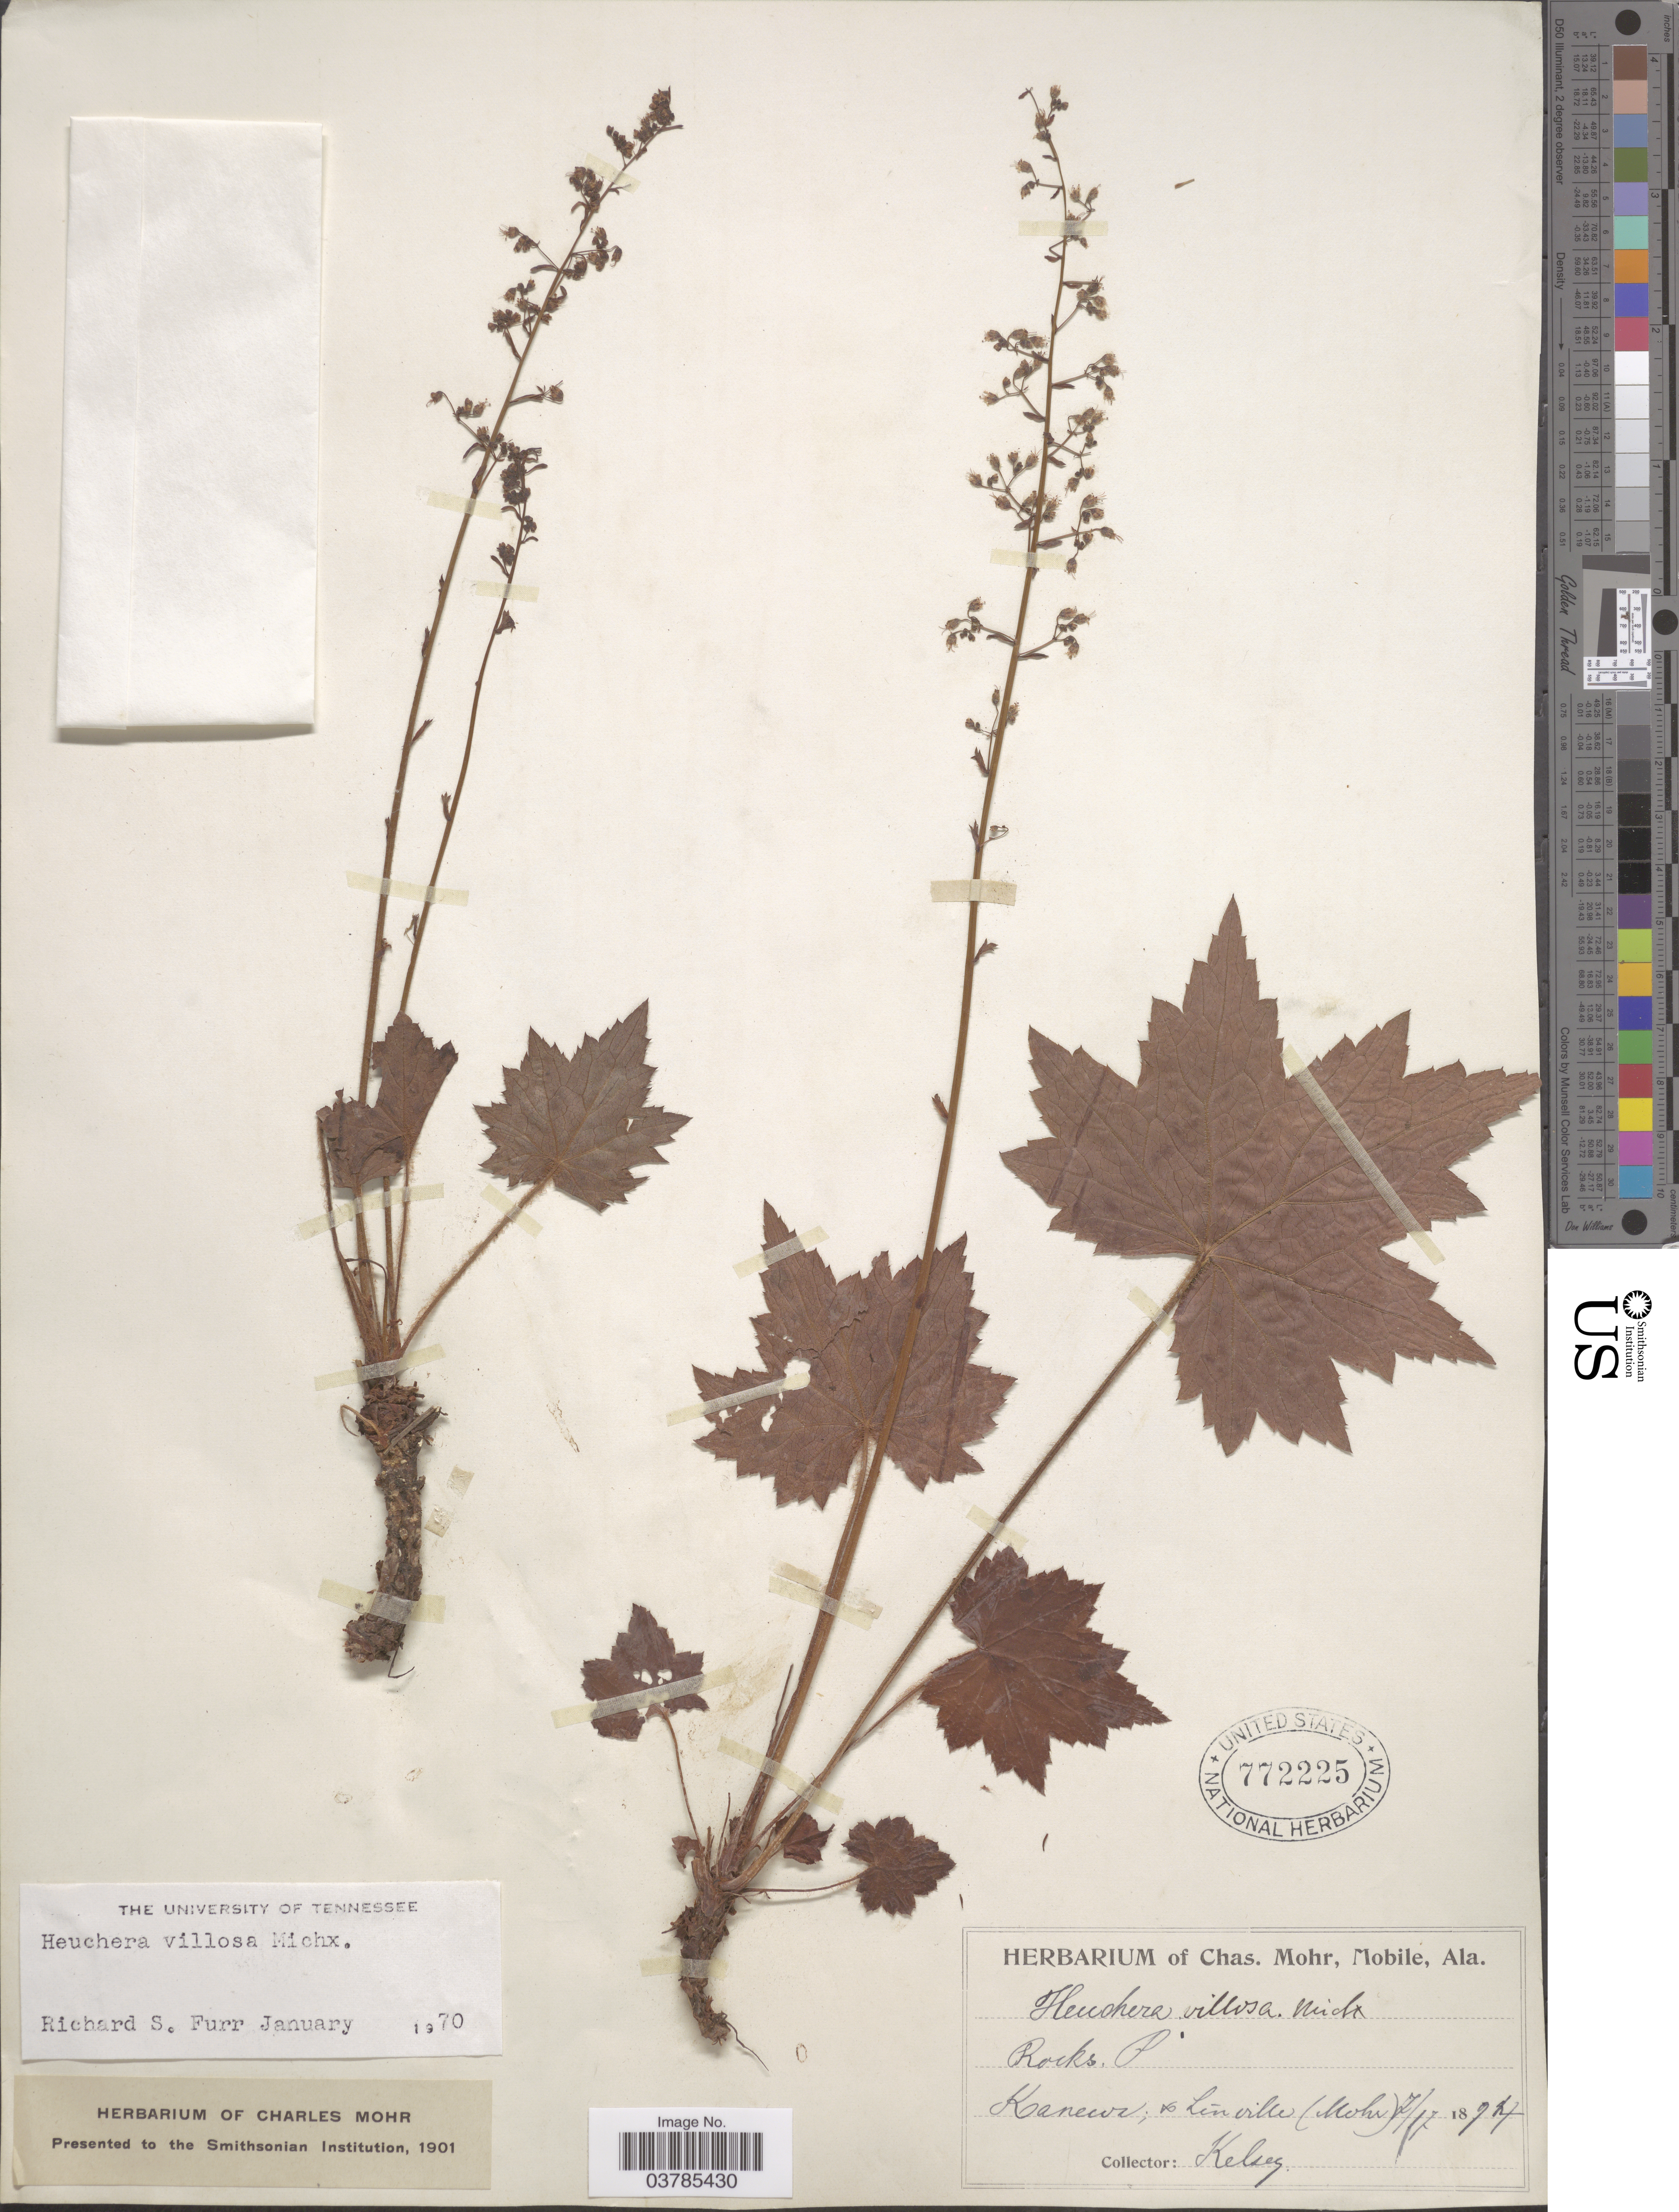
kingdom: Plantae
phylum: Tracheophyta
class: Magnoliopsida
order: Saxifragales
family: Saxifragaceae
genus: Heuchera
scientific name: Heuchera villosa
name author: Michx.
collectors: Kelsey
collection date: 1897-07-17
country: United States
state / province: Alabama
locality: Kanewa & Linville (Mohr).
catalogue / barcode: US 772225